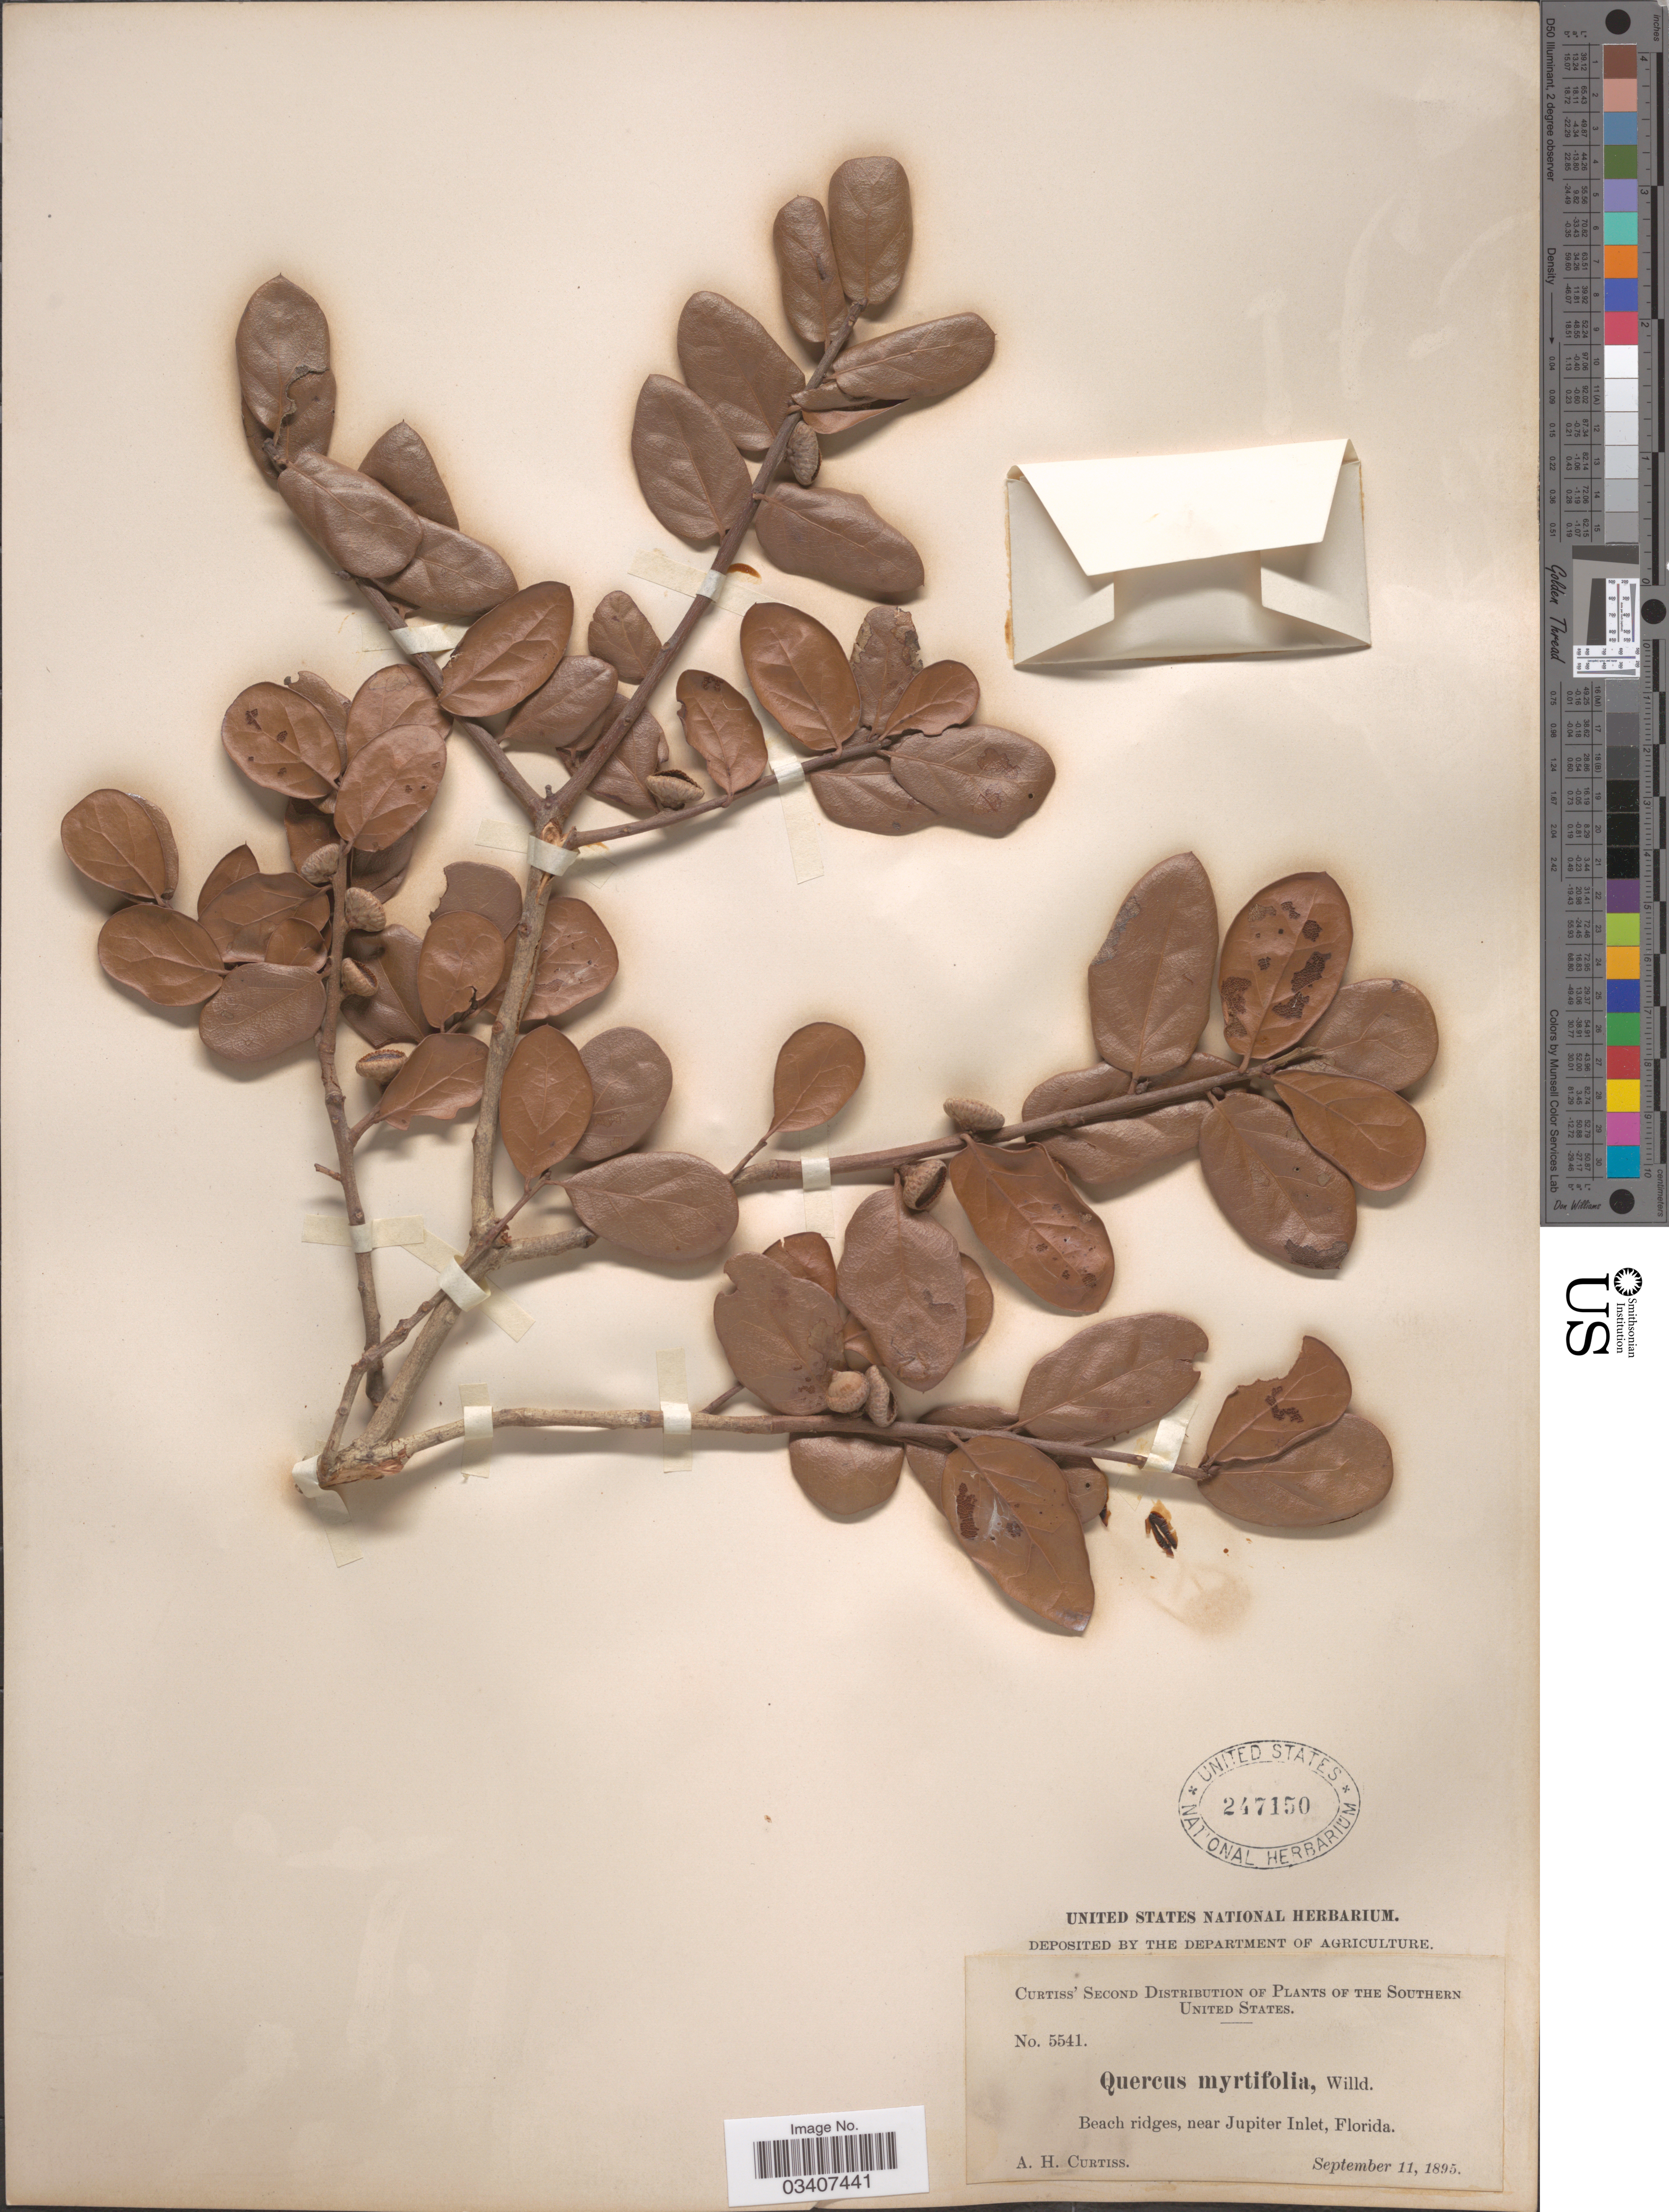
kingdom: Plantae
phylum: Tracheophyta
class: Magnoliopsida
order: Fagales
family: Fagaceae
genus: Quercus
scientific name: Quercus myrtifolia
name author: Willd.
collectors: A. H. Curtiss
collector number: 5541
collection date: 1895-09-11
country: United States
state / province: Florida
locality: Southern United States. Beach ridges, near Jupiter Inlet.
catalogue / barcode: US 247150